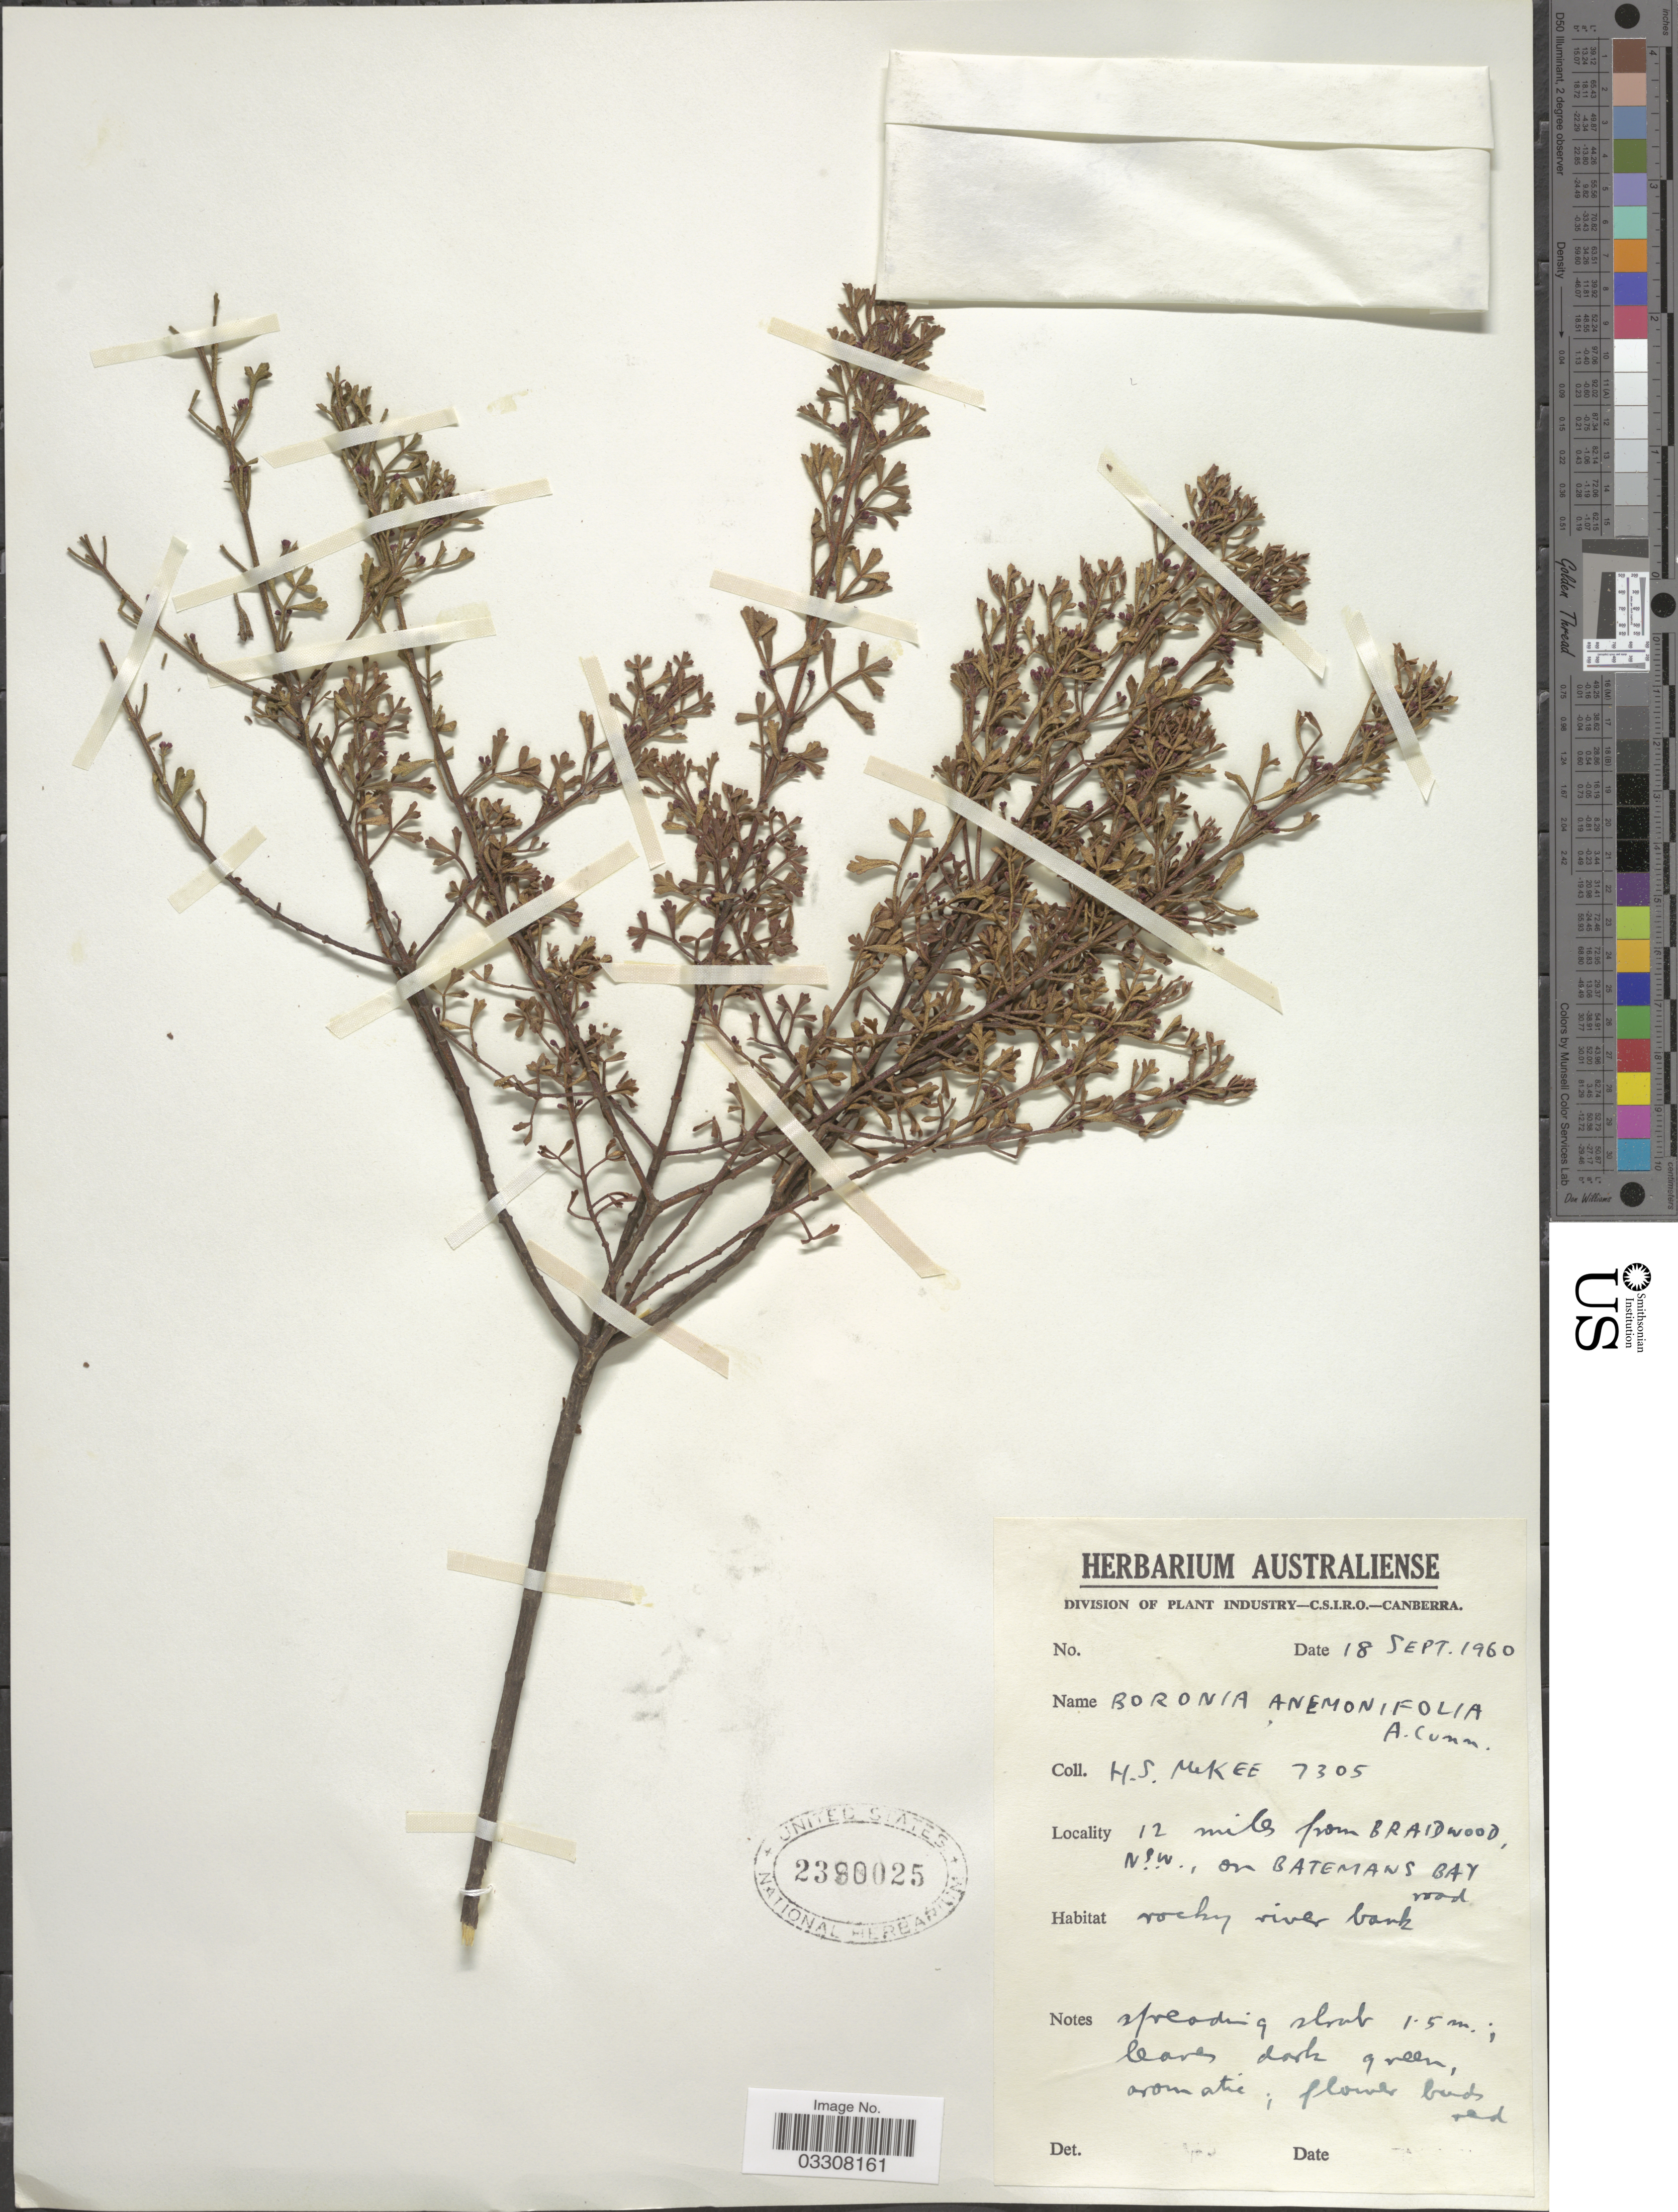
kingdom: Plantae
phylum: Tracheophyta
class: Magnoliopsida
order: Sapindales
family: Rutaceae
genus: Cyanothamnus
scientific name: Cyanothamnus anemonifolius subsp. variabilis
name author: (Hook.) Duretto & Heslewood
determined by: Strong, Mark T., (BOT), Smithsonian Institution - National Museum of Natural History (UNITED STATES)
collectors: H. S. McKee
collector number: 7305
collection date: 1960-09-18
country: Australia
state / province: New South Wales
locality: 12 miles from Braidwood, on Batemans Bay road.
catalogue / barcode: US 2390025